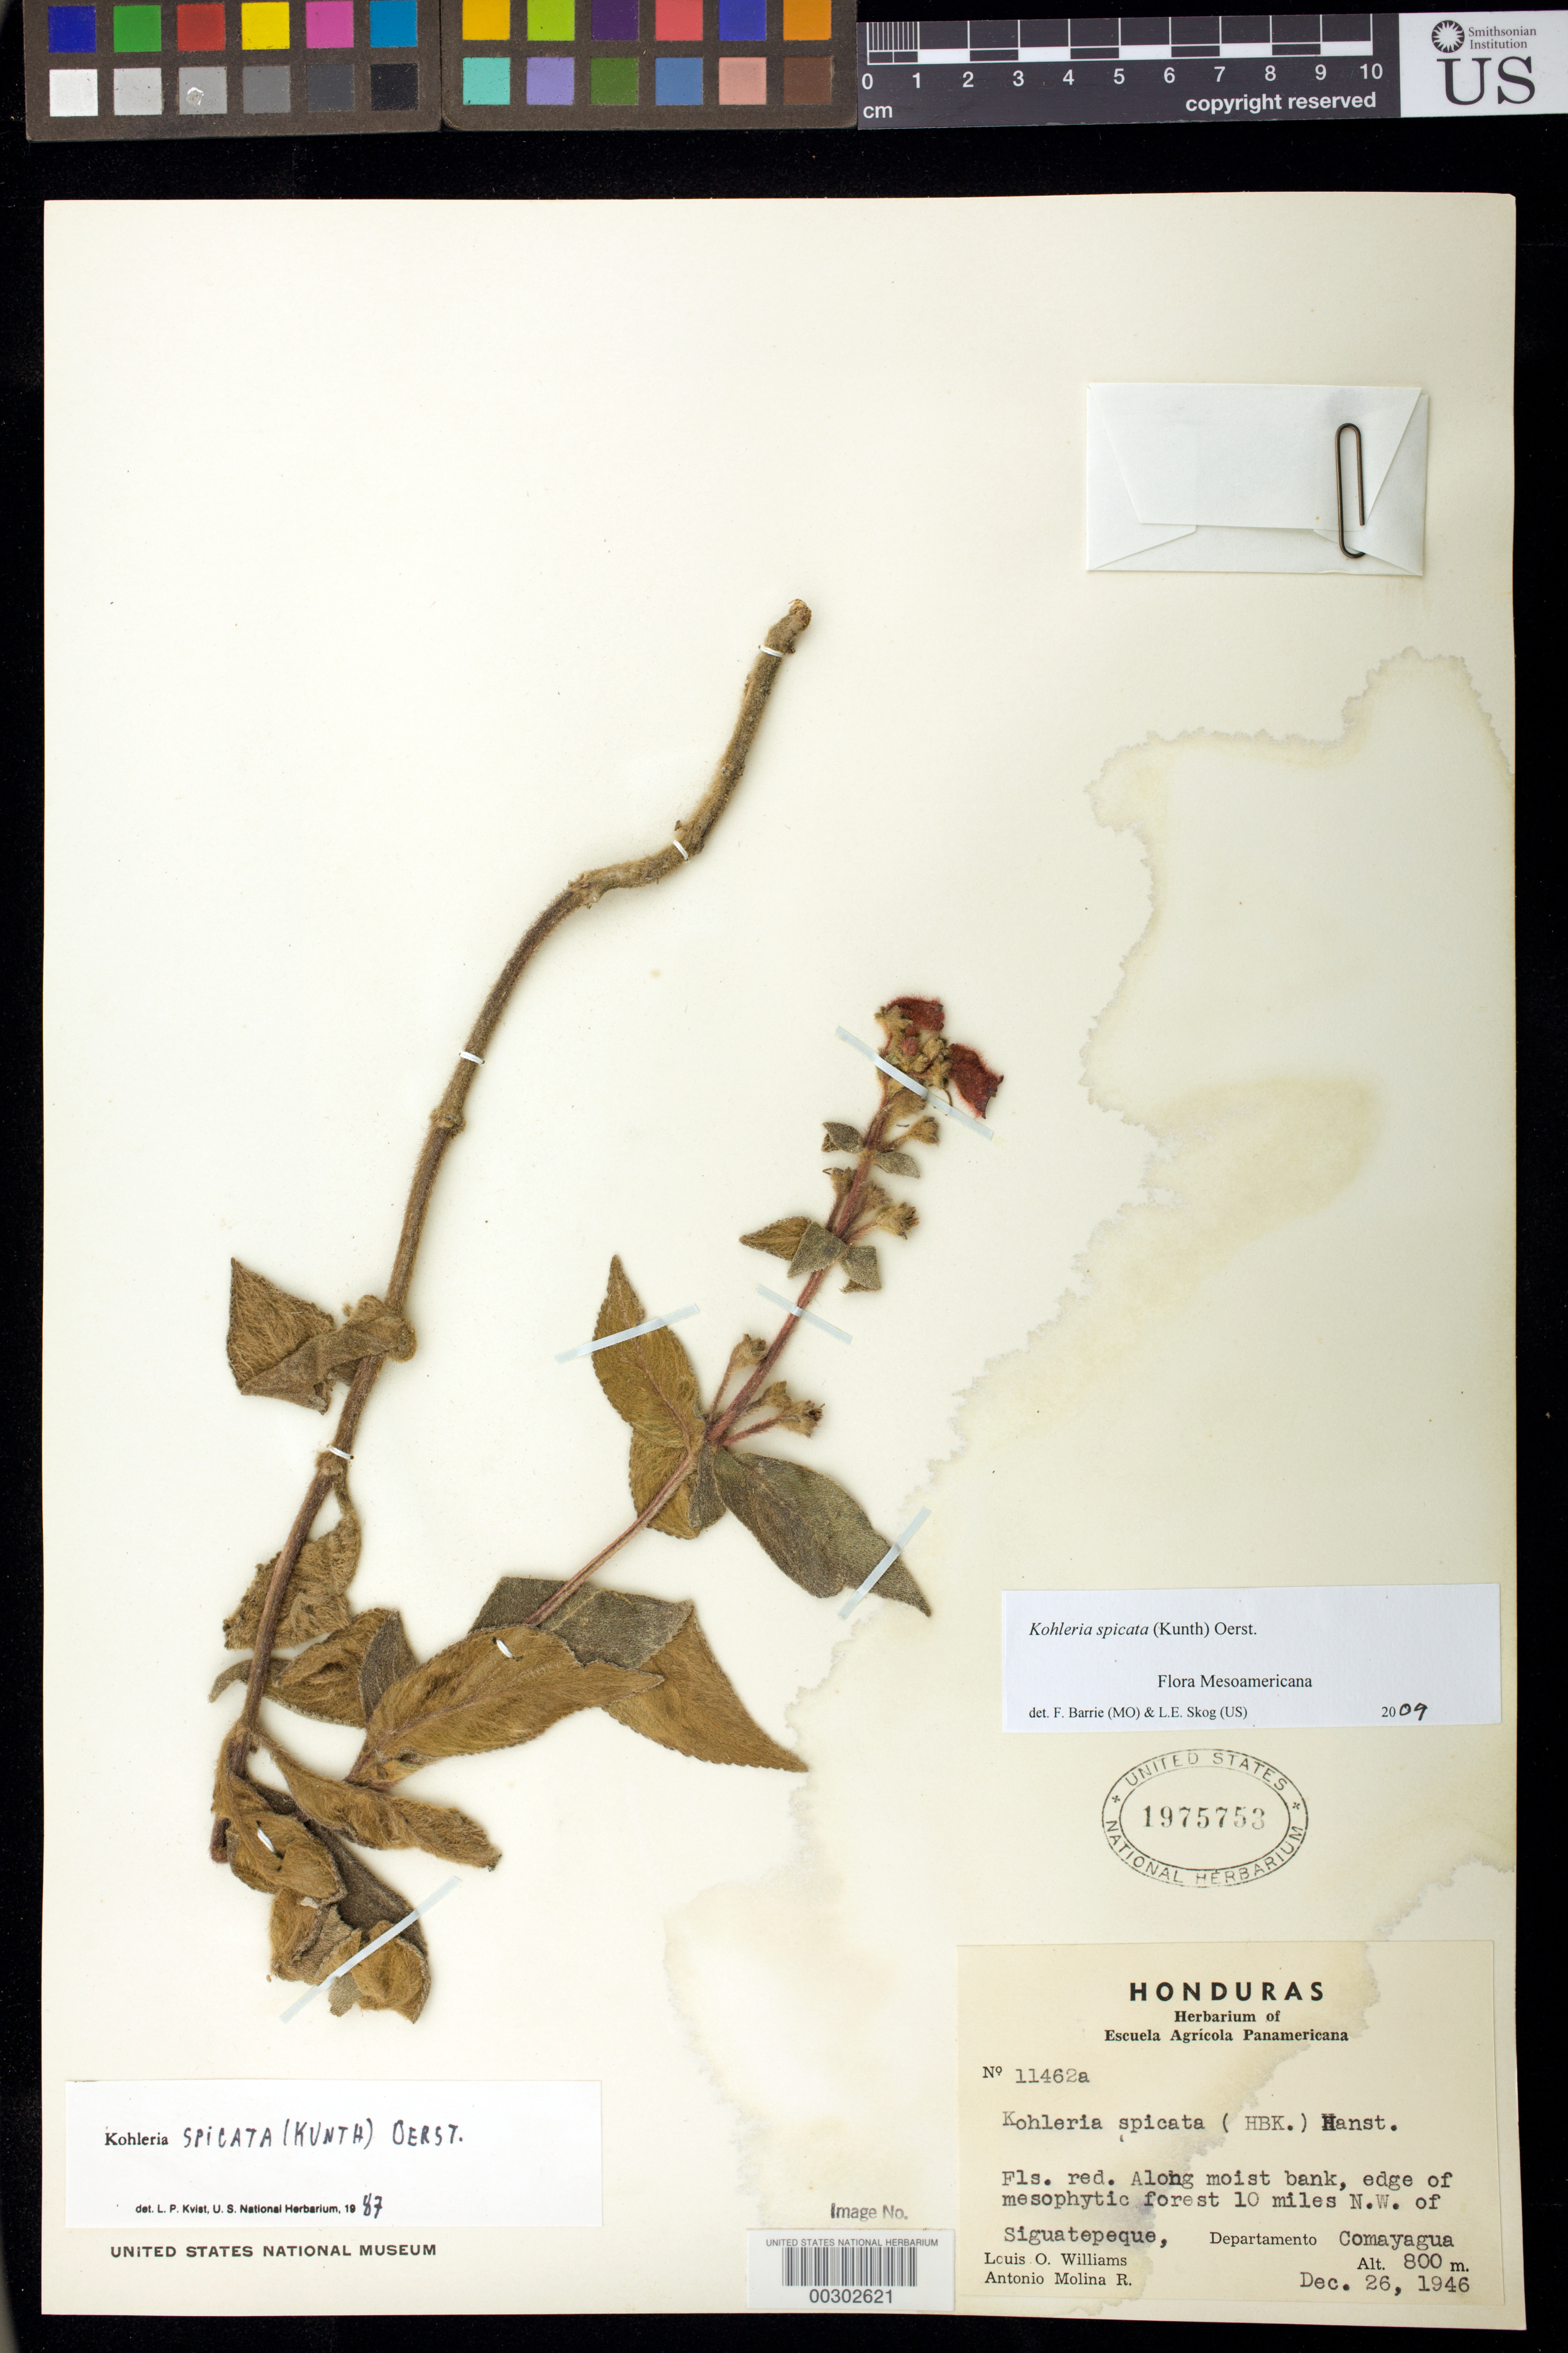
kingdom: Plantae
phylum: Tracheophyta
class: Magnoliopsida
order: Lamiales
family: Gesneriaceae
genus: Kohleria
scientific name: Kohleria spicata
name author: (Kunth) Oerst.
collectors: L. O. Williams & A. Molina R.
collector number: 11462 a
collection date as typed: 26 Dec 1946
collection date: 1946-12-26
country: Honduras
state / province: Comayagua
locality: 10 mi NW of Siguatepeque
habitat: Edge of mesophytic forest , along moist bank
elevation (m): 800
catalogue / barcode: US 1975753